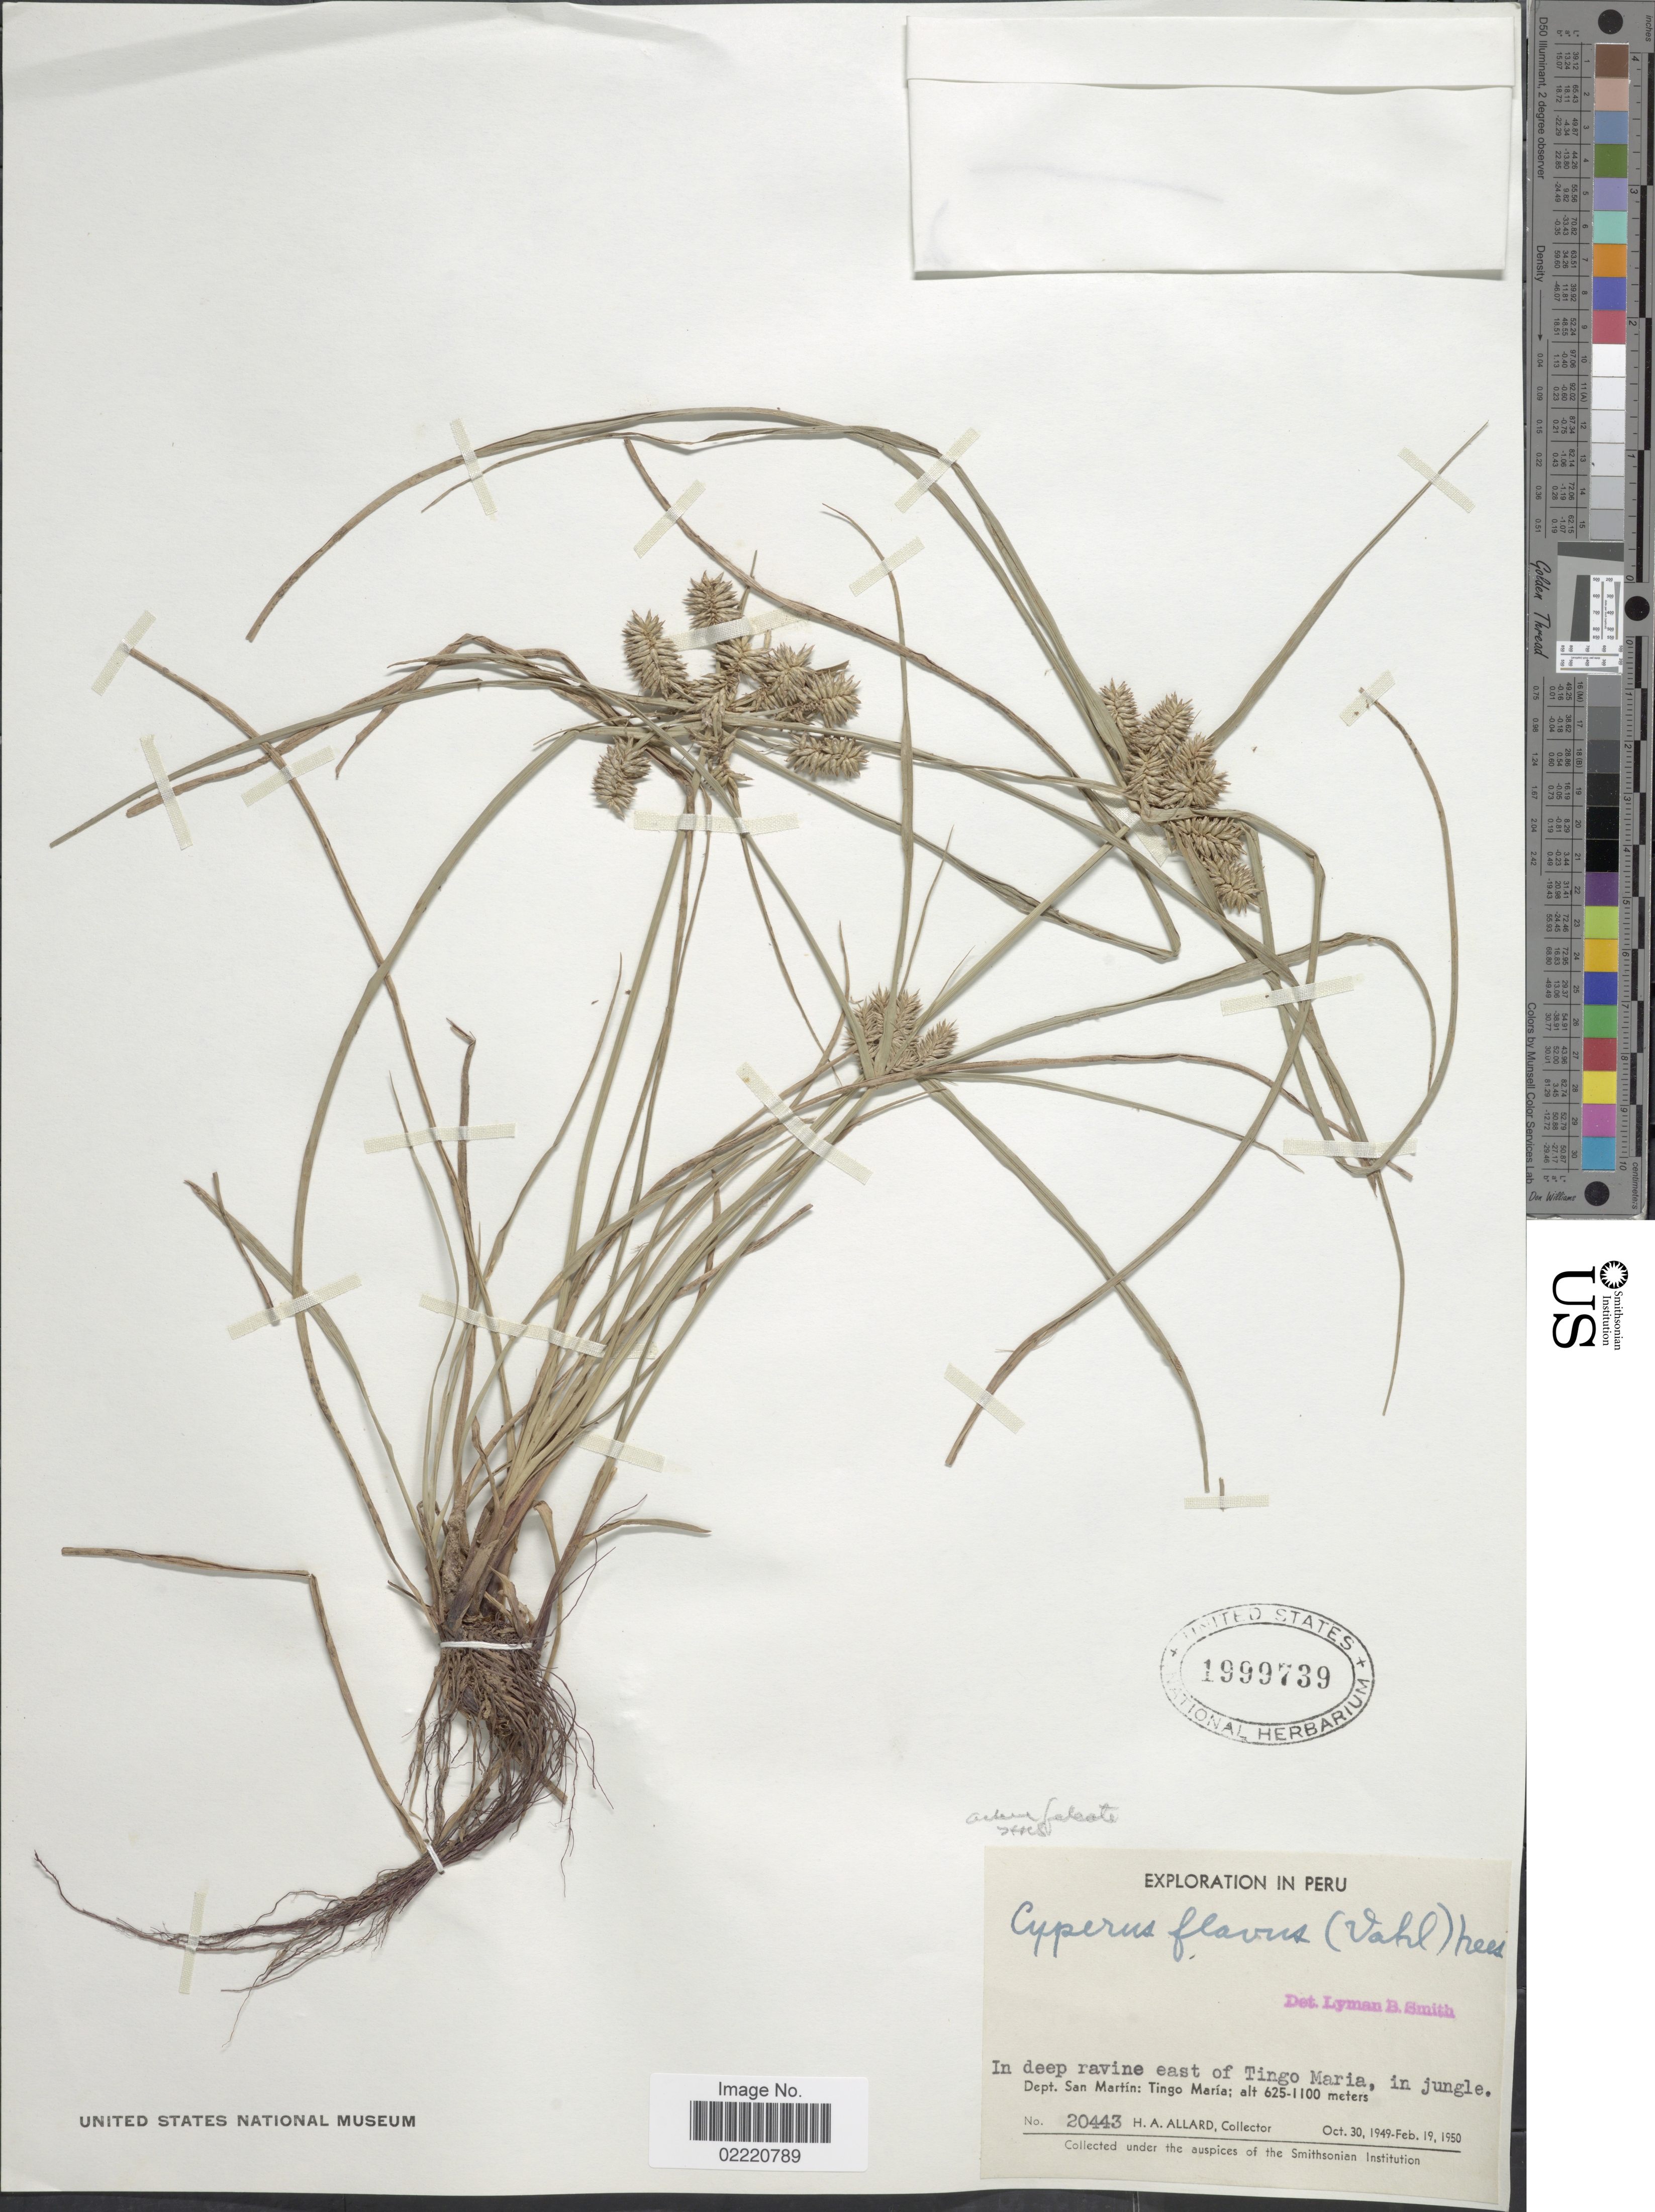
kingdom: Plantae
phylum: Tracheophyta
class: Liliopsida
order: Poales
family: Cyperaceae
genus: Cyperus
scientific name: Cyperus aggregatus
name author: (Willd.) Endl.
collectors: H. A. Allard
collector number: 20443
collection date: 1949-10-30/1950-02-19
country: Peru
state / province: San Martín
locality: In deep ravine east of Tingo Maria, in jungle, Dept. San Martin: Tingo Maria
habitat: in deep ravine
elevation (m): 625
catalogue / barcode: US 1999739